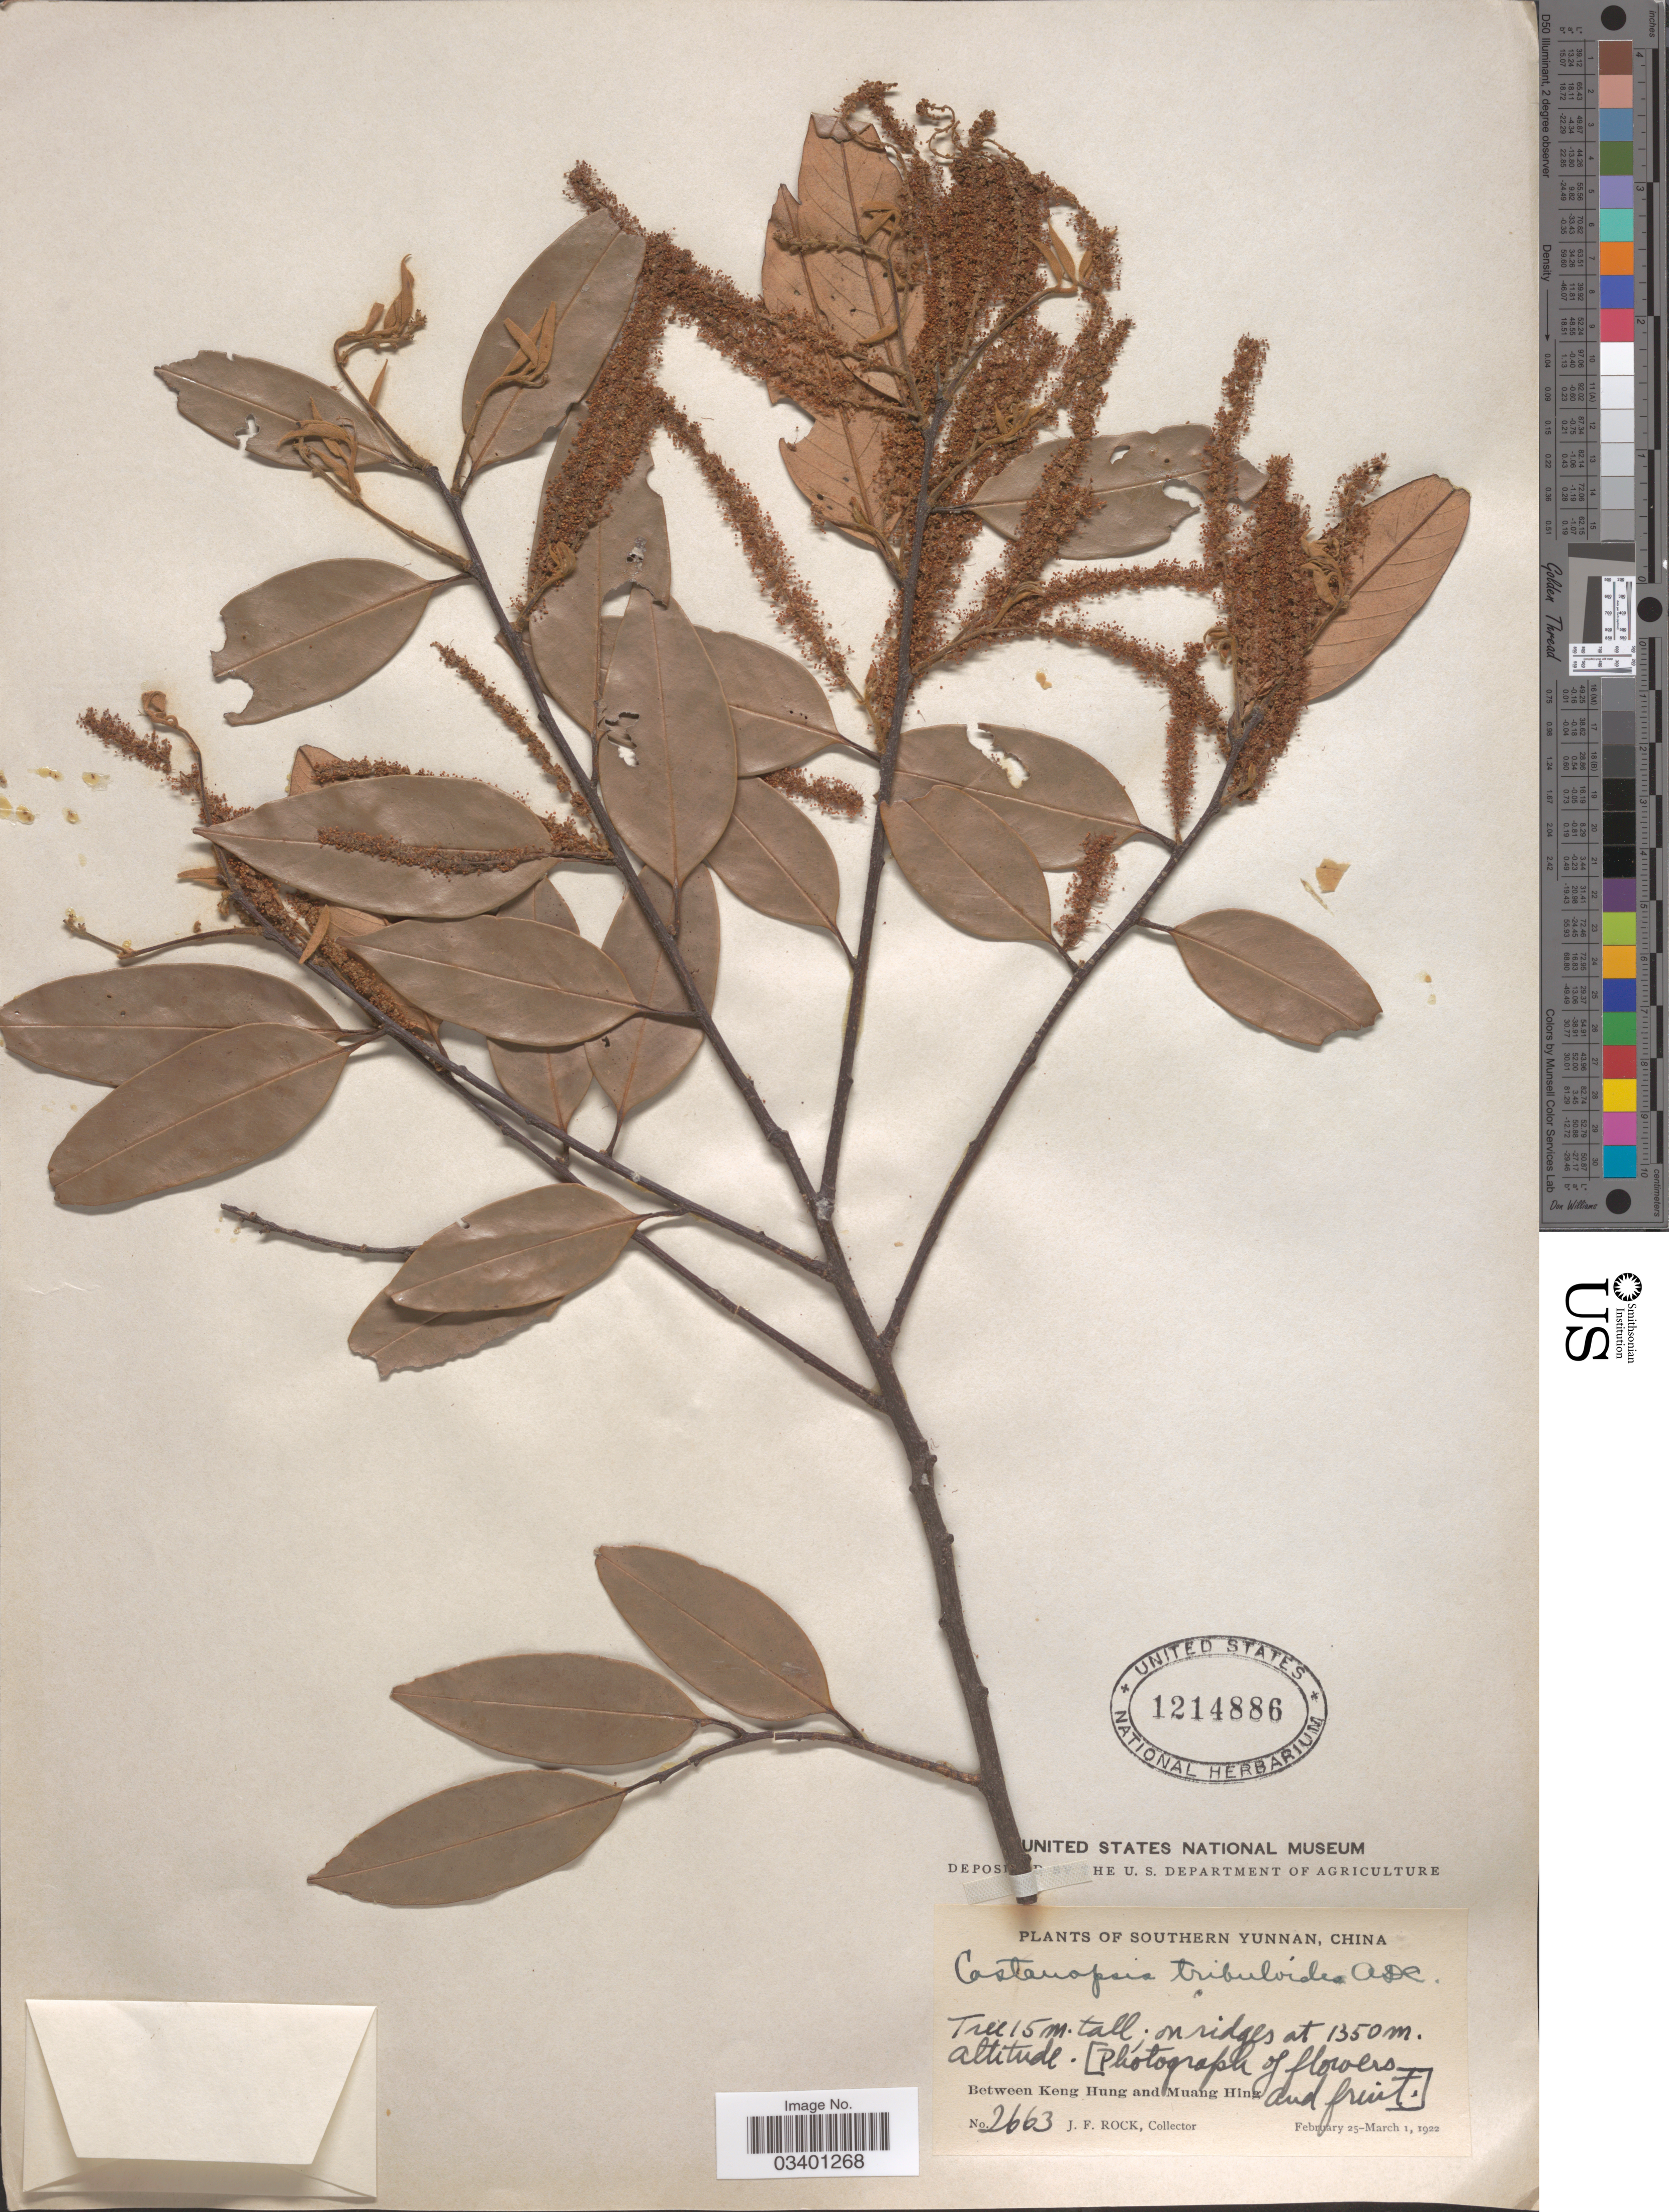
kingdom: Plantae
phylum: Tracheophyta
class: Magnoliopsida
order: Fagales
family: Fagaceae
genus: Castanopsis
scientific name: Castanopsis tribuloides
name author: (Sm.) A. DC.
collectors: J. Rock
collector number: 2663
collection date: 1922-02-25/1922-03-01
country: China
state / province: Yunnan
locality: Southern Yunnan. Between Keng Hung and Muang Hing.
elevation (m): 1350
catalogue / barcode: US 1214886